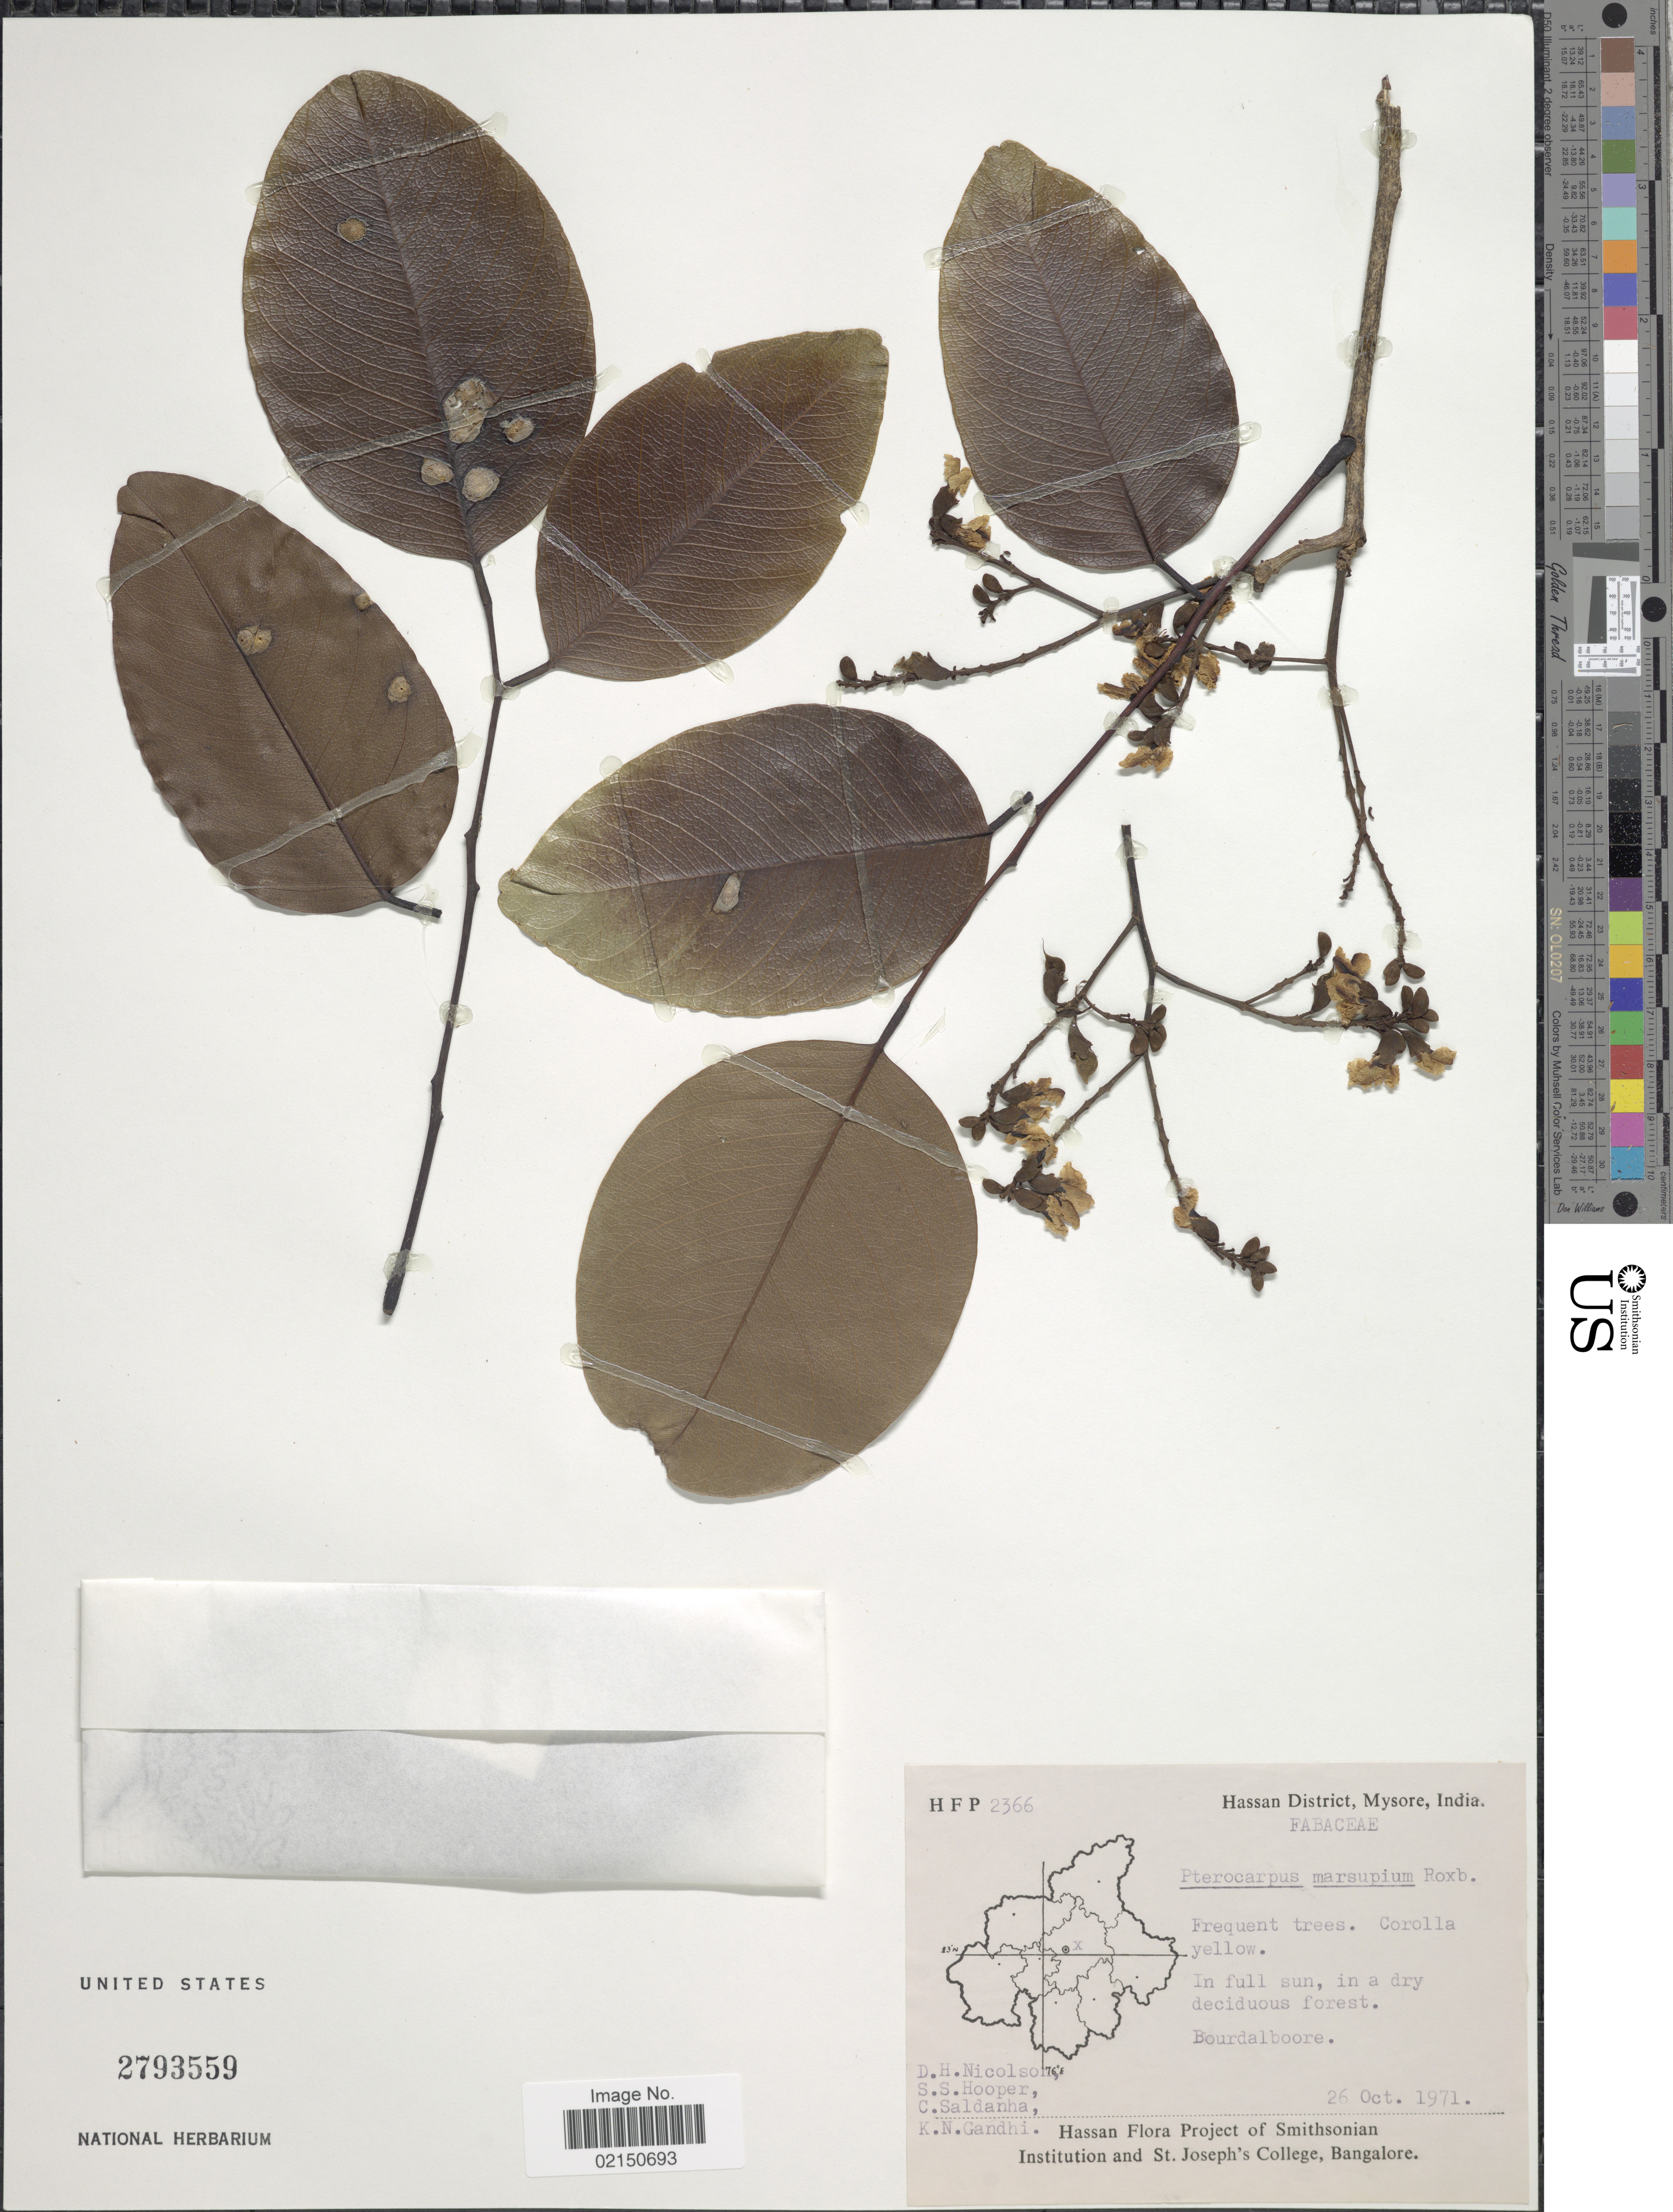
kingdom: Plantae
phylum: Tracheophyta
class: Magnoliopsida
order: Fabales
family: Fabaceae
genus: Pterocarpus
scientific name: Pterocarpus marsupium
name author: Roxb.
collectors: D. H. Nicolson, S. S. Hooper, C. Saldanha & K. N. Gandhi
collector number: H F P 2366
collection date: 1971-10-26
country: India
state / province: Karnataka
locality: Hassan District, Mysore. Bourdalboore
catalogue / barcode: US 2793559